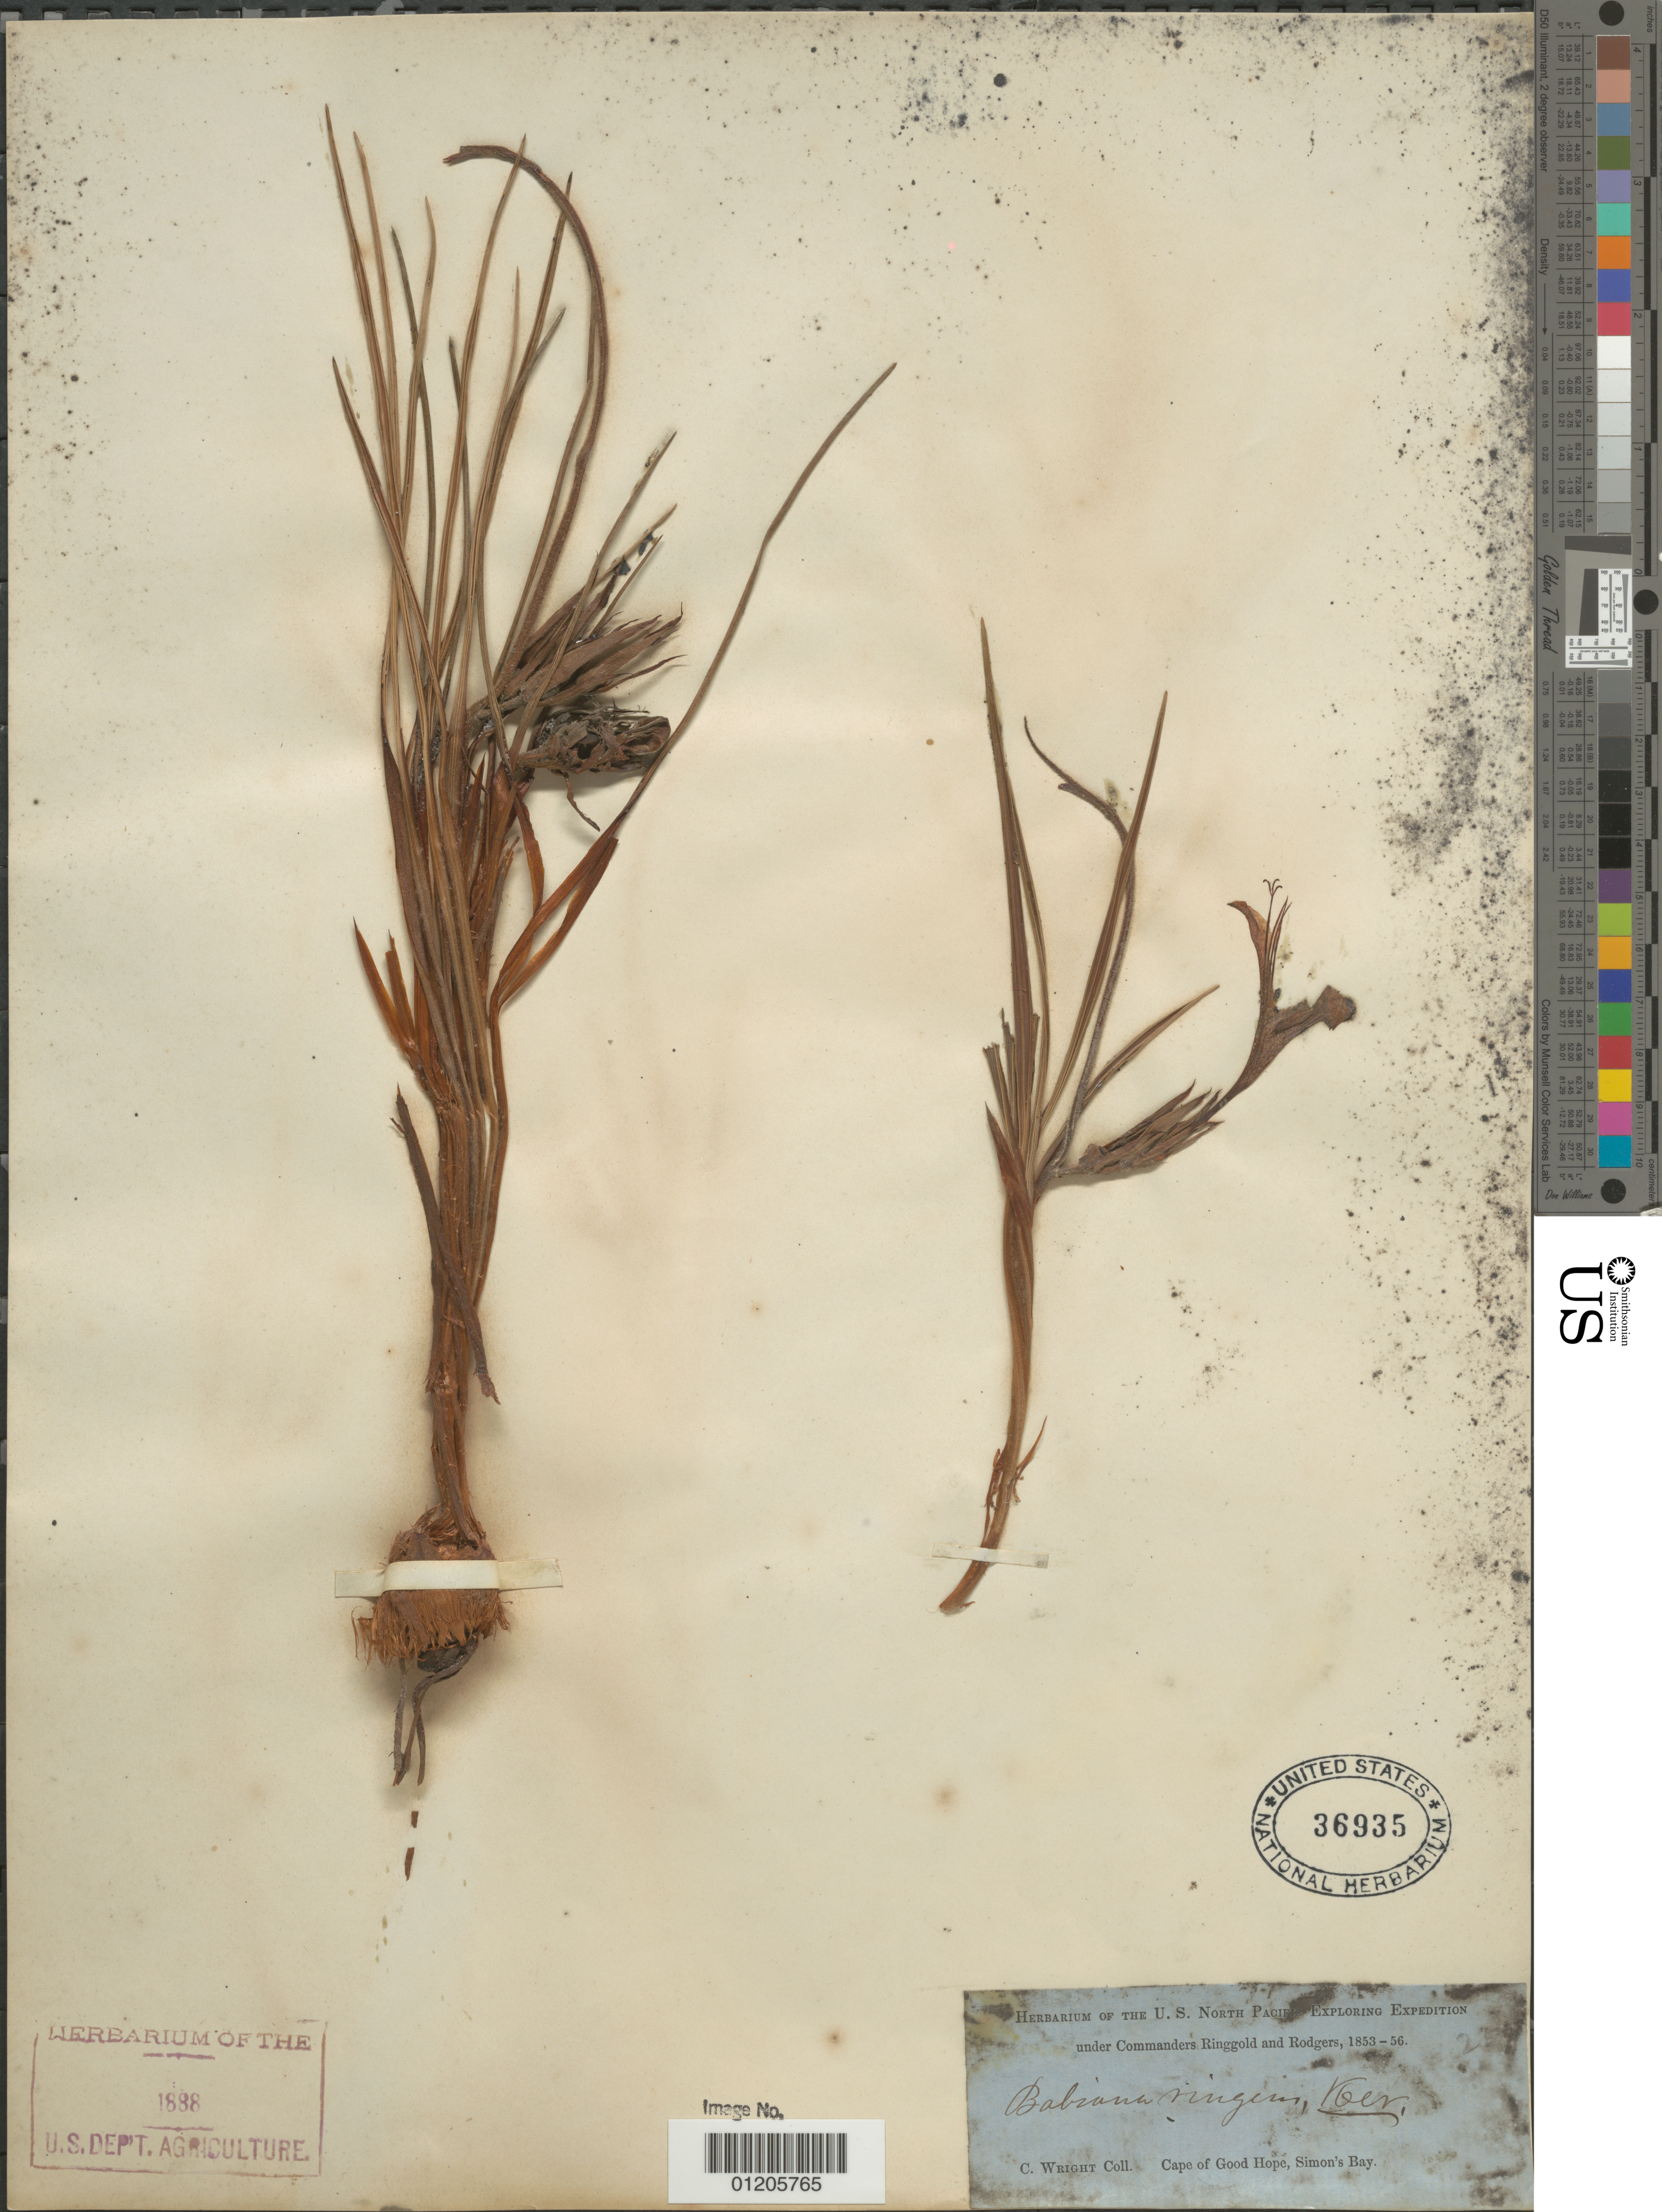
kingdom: Plantae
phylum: Tracheophyta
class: Liliopsida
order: Asparagales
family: Iridaceae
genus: Babiana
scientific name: Babiana ringens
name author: Ker Gawl.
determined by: Strong, Mark T., (BOT), Smithsonian Institution - National Museum of Natural History (UNITED STATES)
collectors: C. Wright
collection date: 1853/1856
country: South Africa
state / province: Western Cape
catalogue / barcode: US 36935